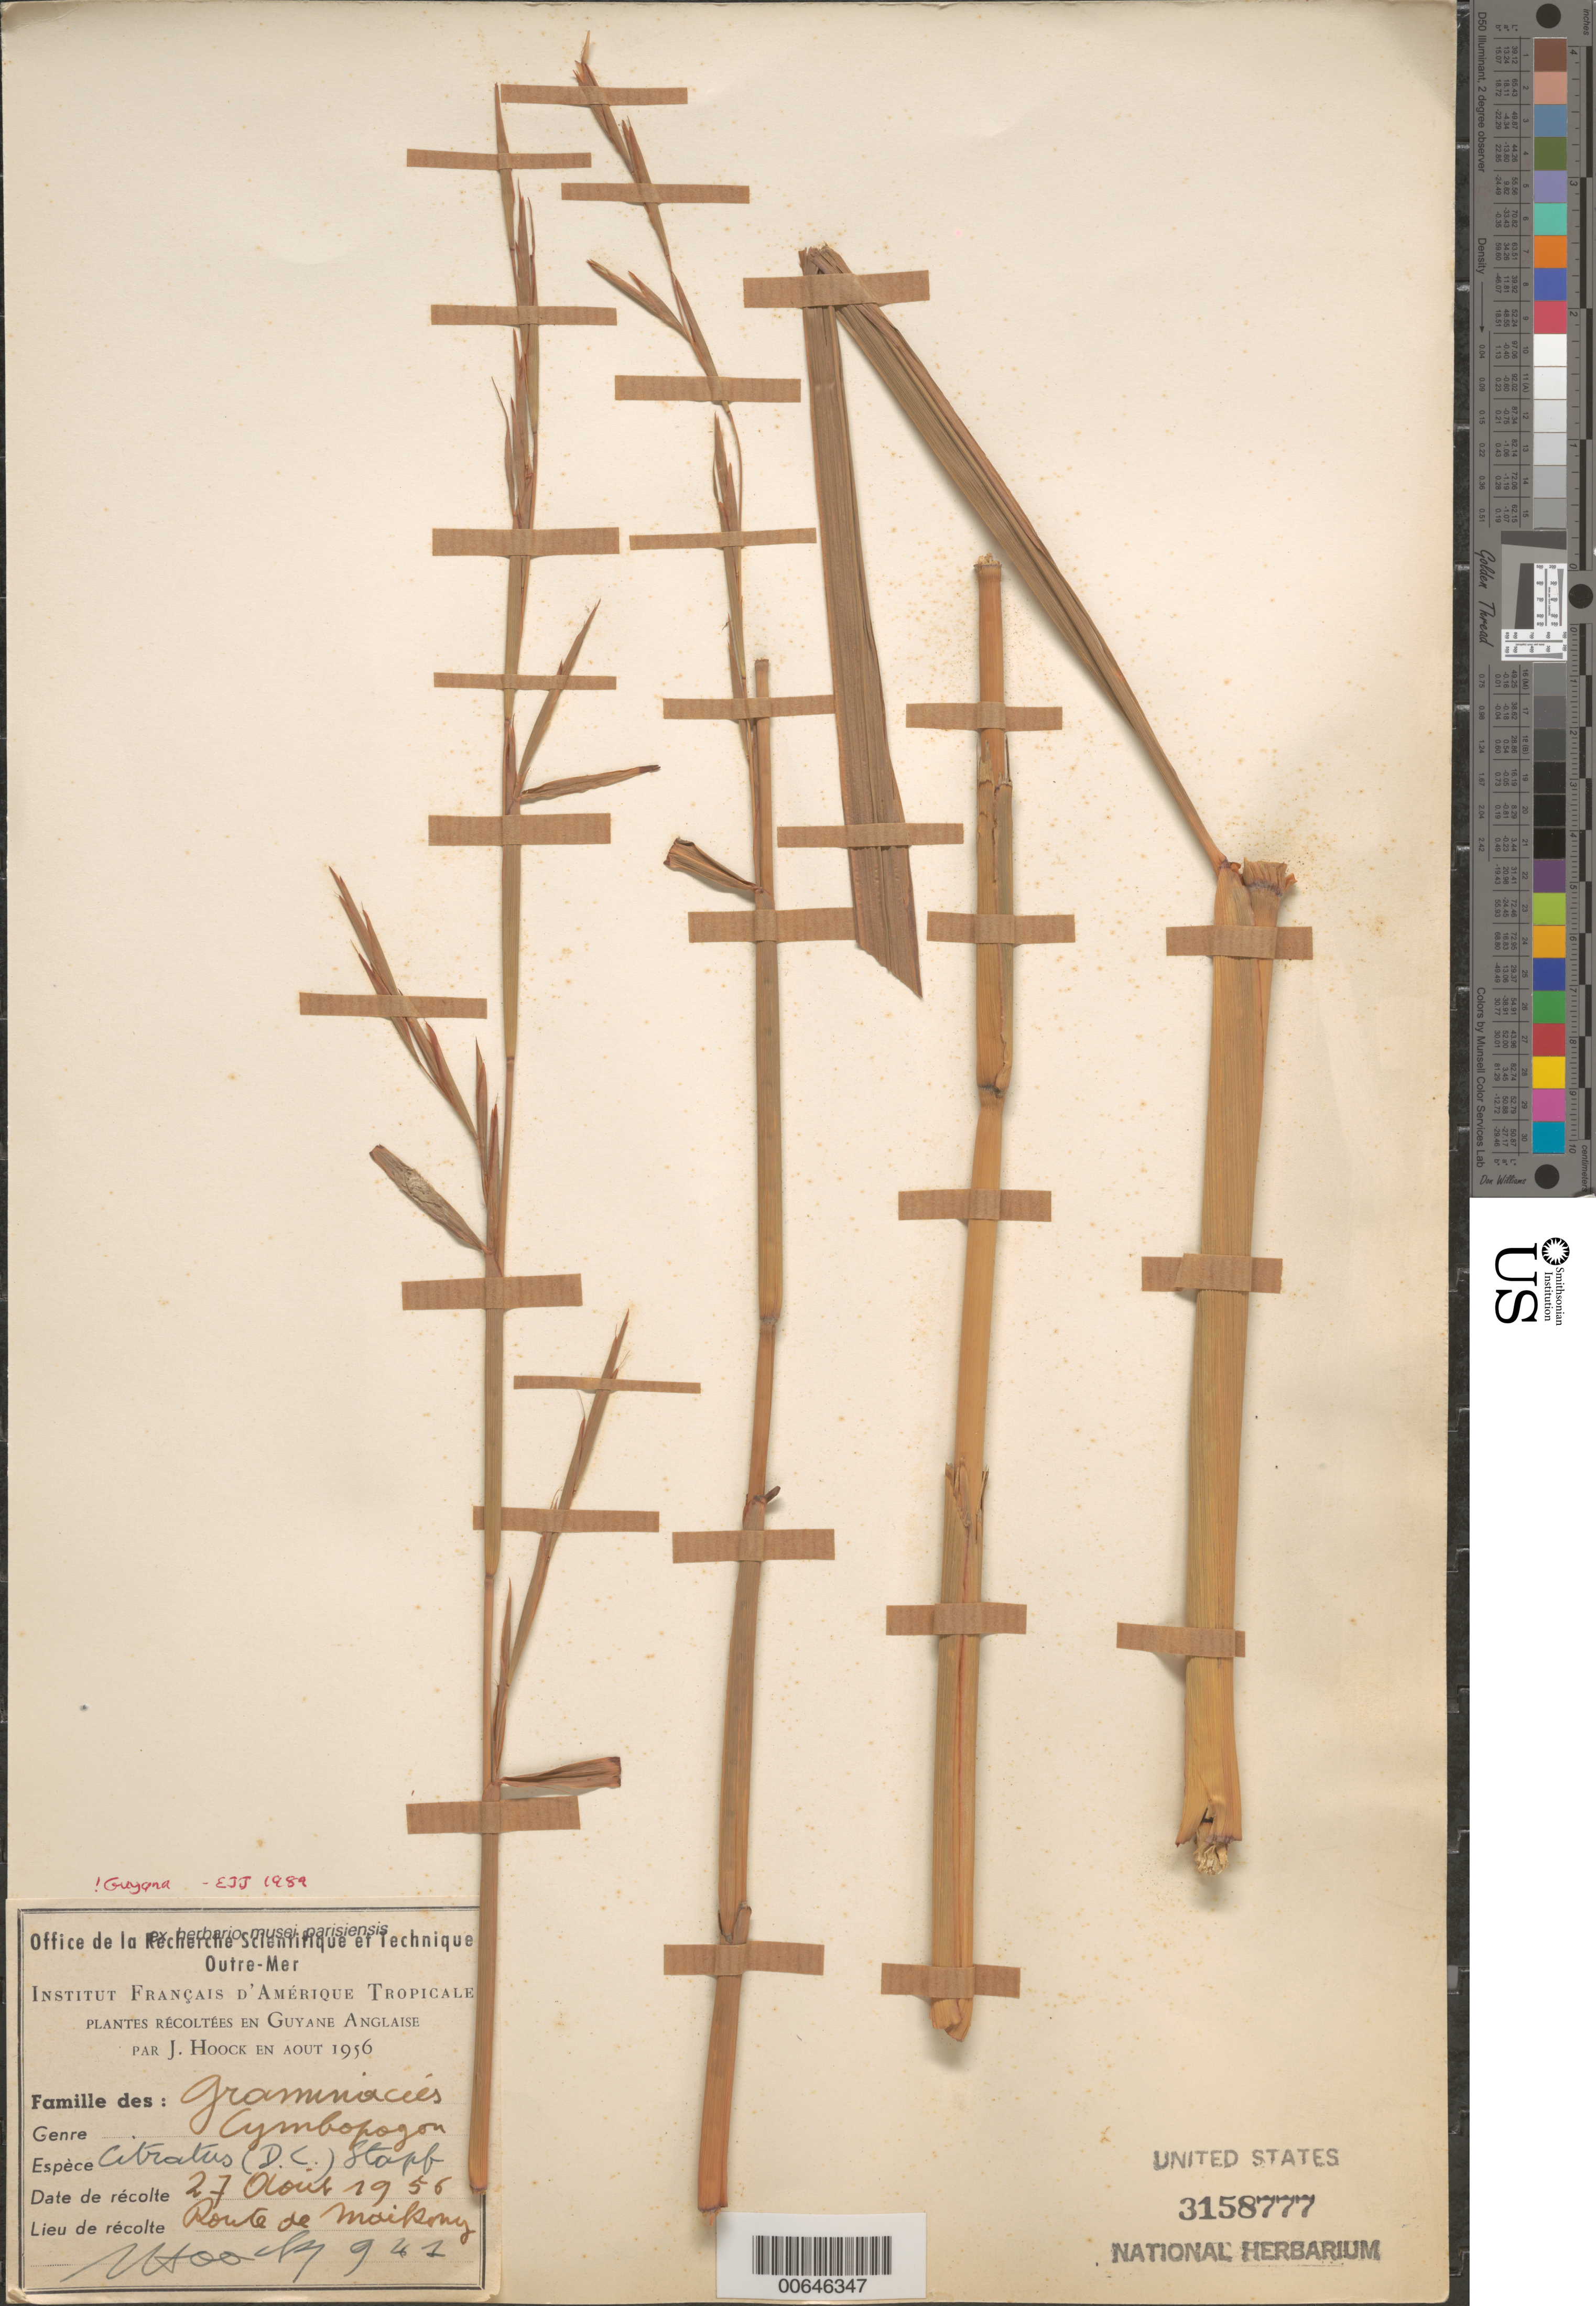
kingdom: Plantae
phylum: Tracheophyta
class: Liliopsida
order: Poales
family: Poaceae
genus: Cymbopogon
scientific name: Cymbopogon citratus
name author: (DC.) Stapf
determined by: Judziewicz, E. J.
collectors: J. Hoock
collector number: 941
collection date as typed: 27-Aug-56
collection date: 1956-08-27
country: Guyana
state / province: Mahaica-Berbice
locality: Route de Maikony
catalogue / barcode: US 3158777